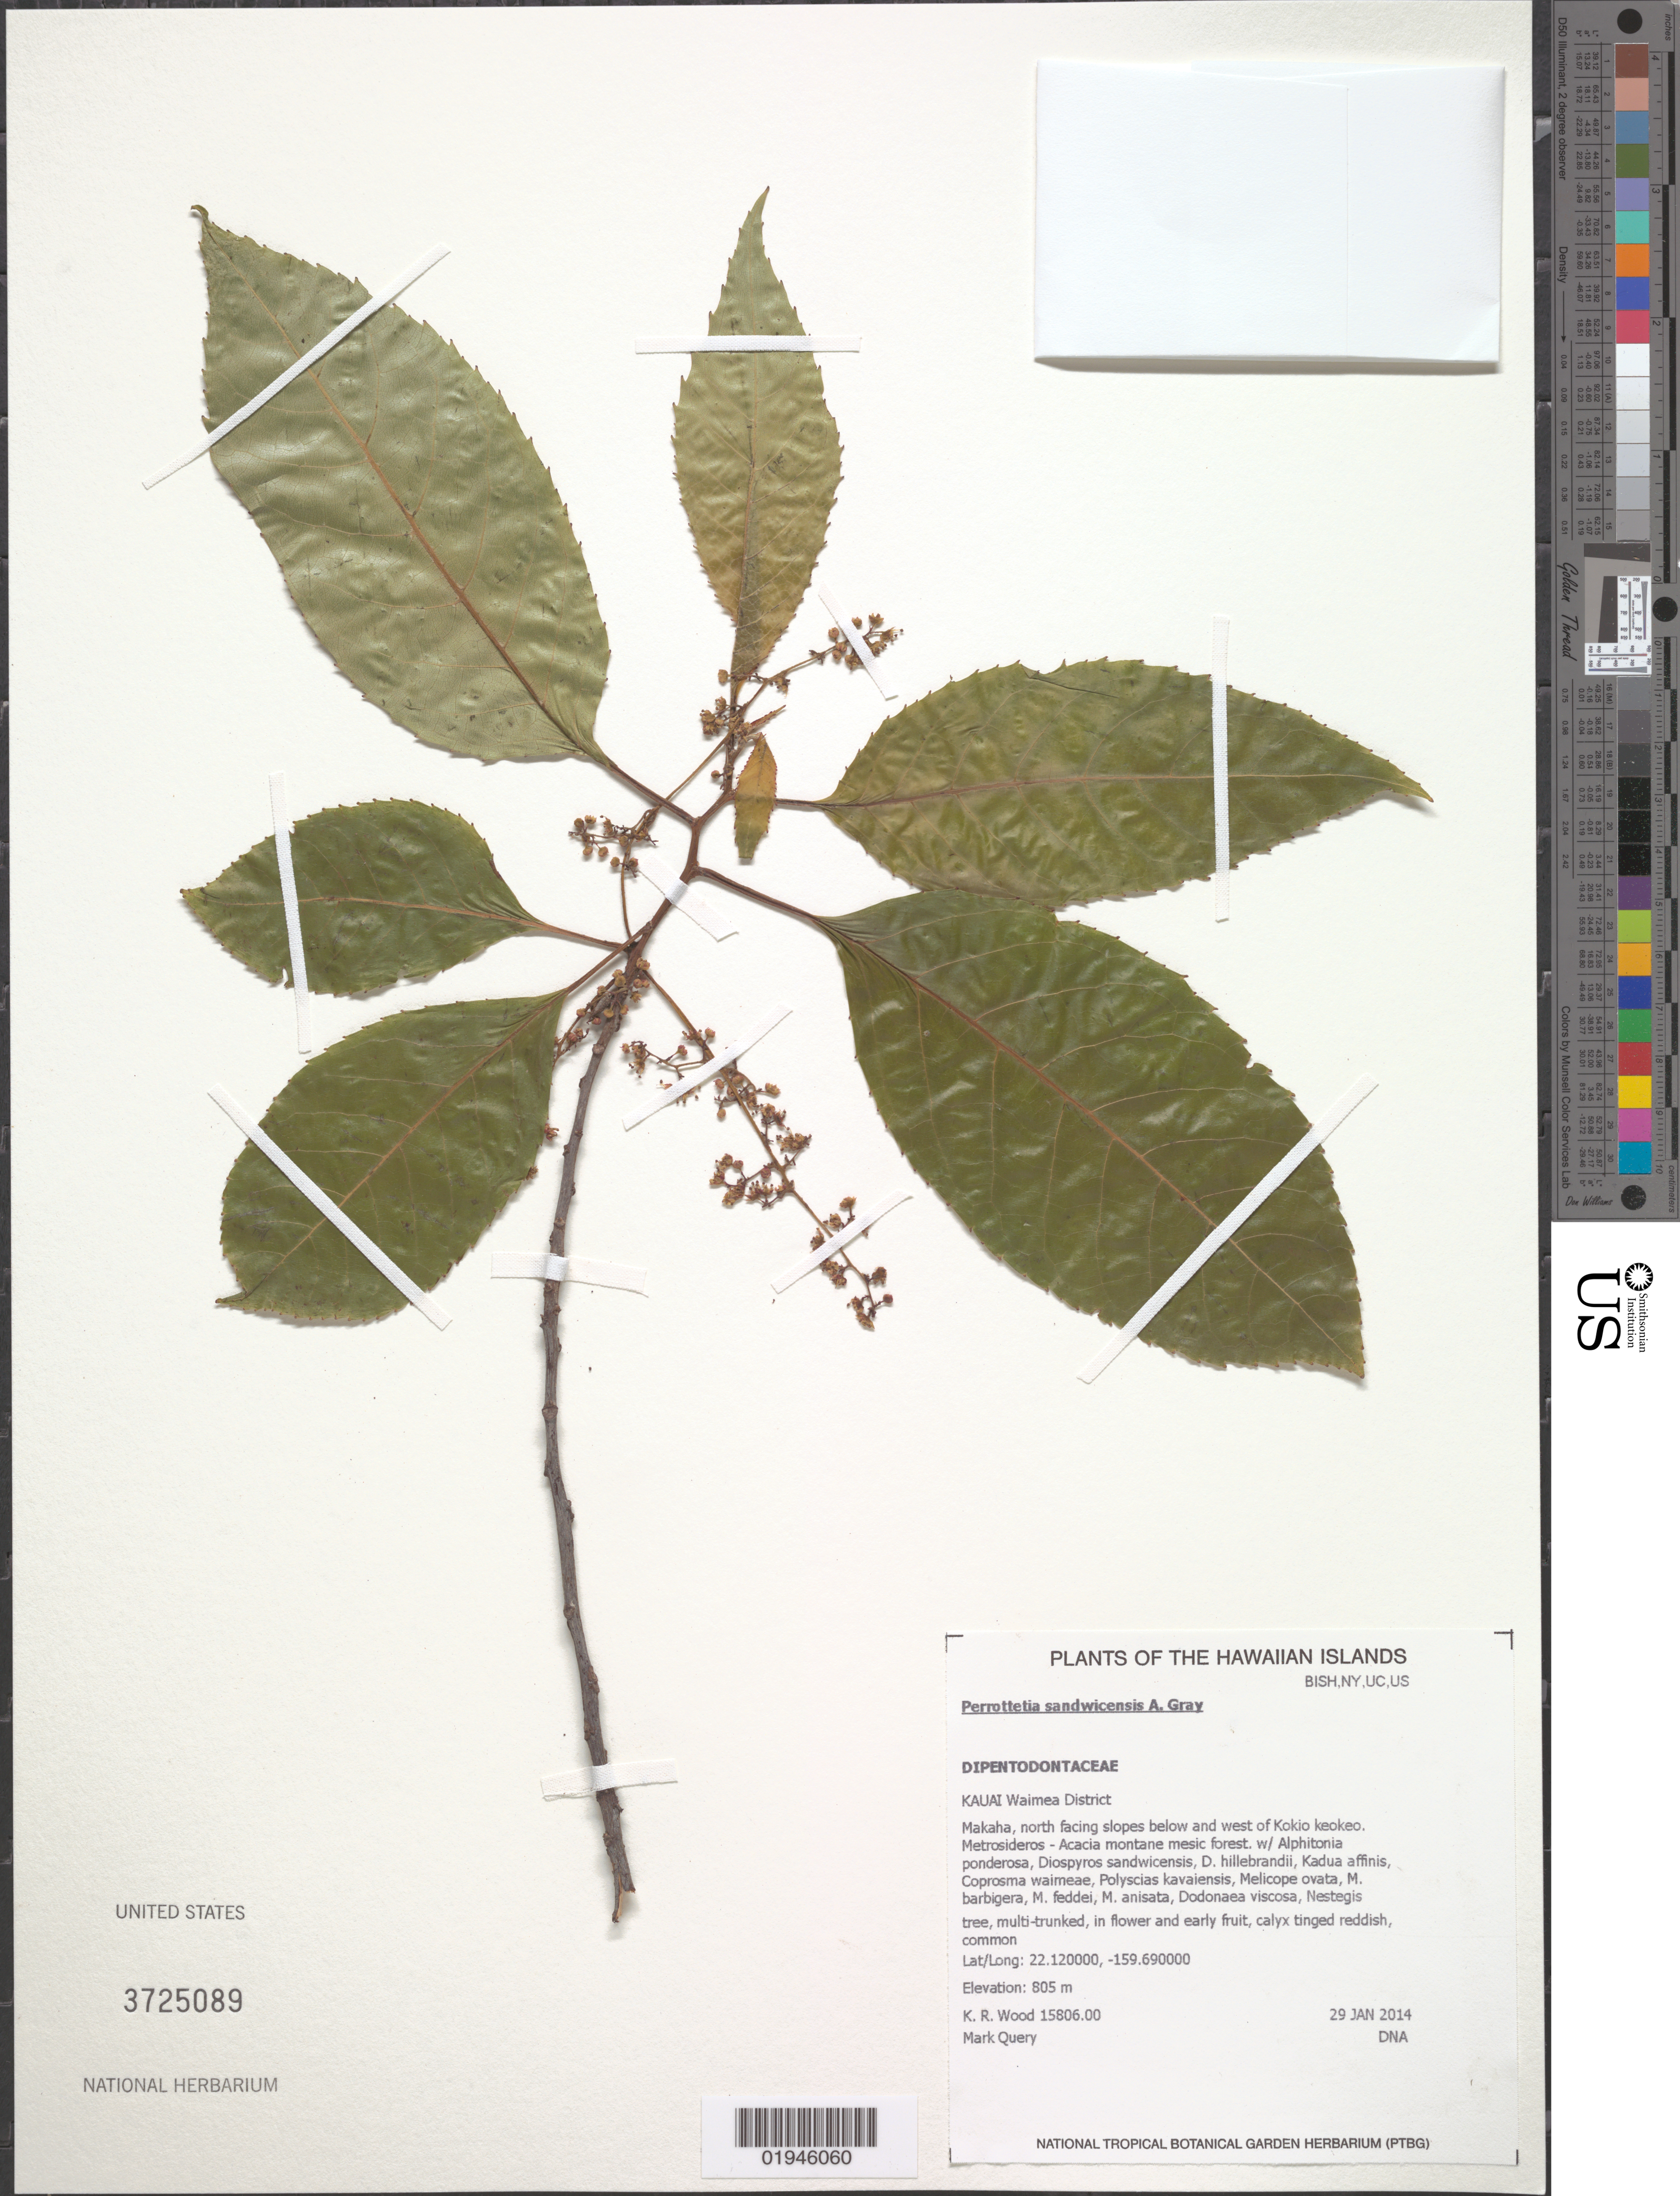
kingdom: Plantae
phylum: Tracheophyta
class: Magnoliopsida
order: Huerteales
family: Dipentodontaceae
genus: Perrottetia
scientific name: Perrottetia sandwicensis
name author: A. Gray in Wilkes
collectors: K. R. Wood & M. Query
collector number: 15806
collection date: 2014-01-29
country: United States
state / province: Hawaii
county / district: Kauai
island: Kaua'i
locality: Waimea District, Makaha, north facing slopes below and west of Kokio keokeo.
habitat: Montane mesic forest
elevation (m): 805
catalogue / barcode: US 3725089